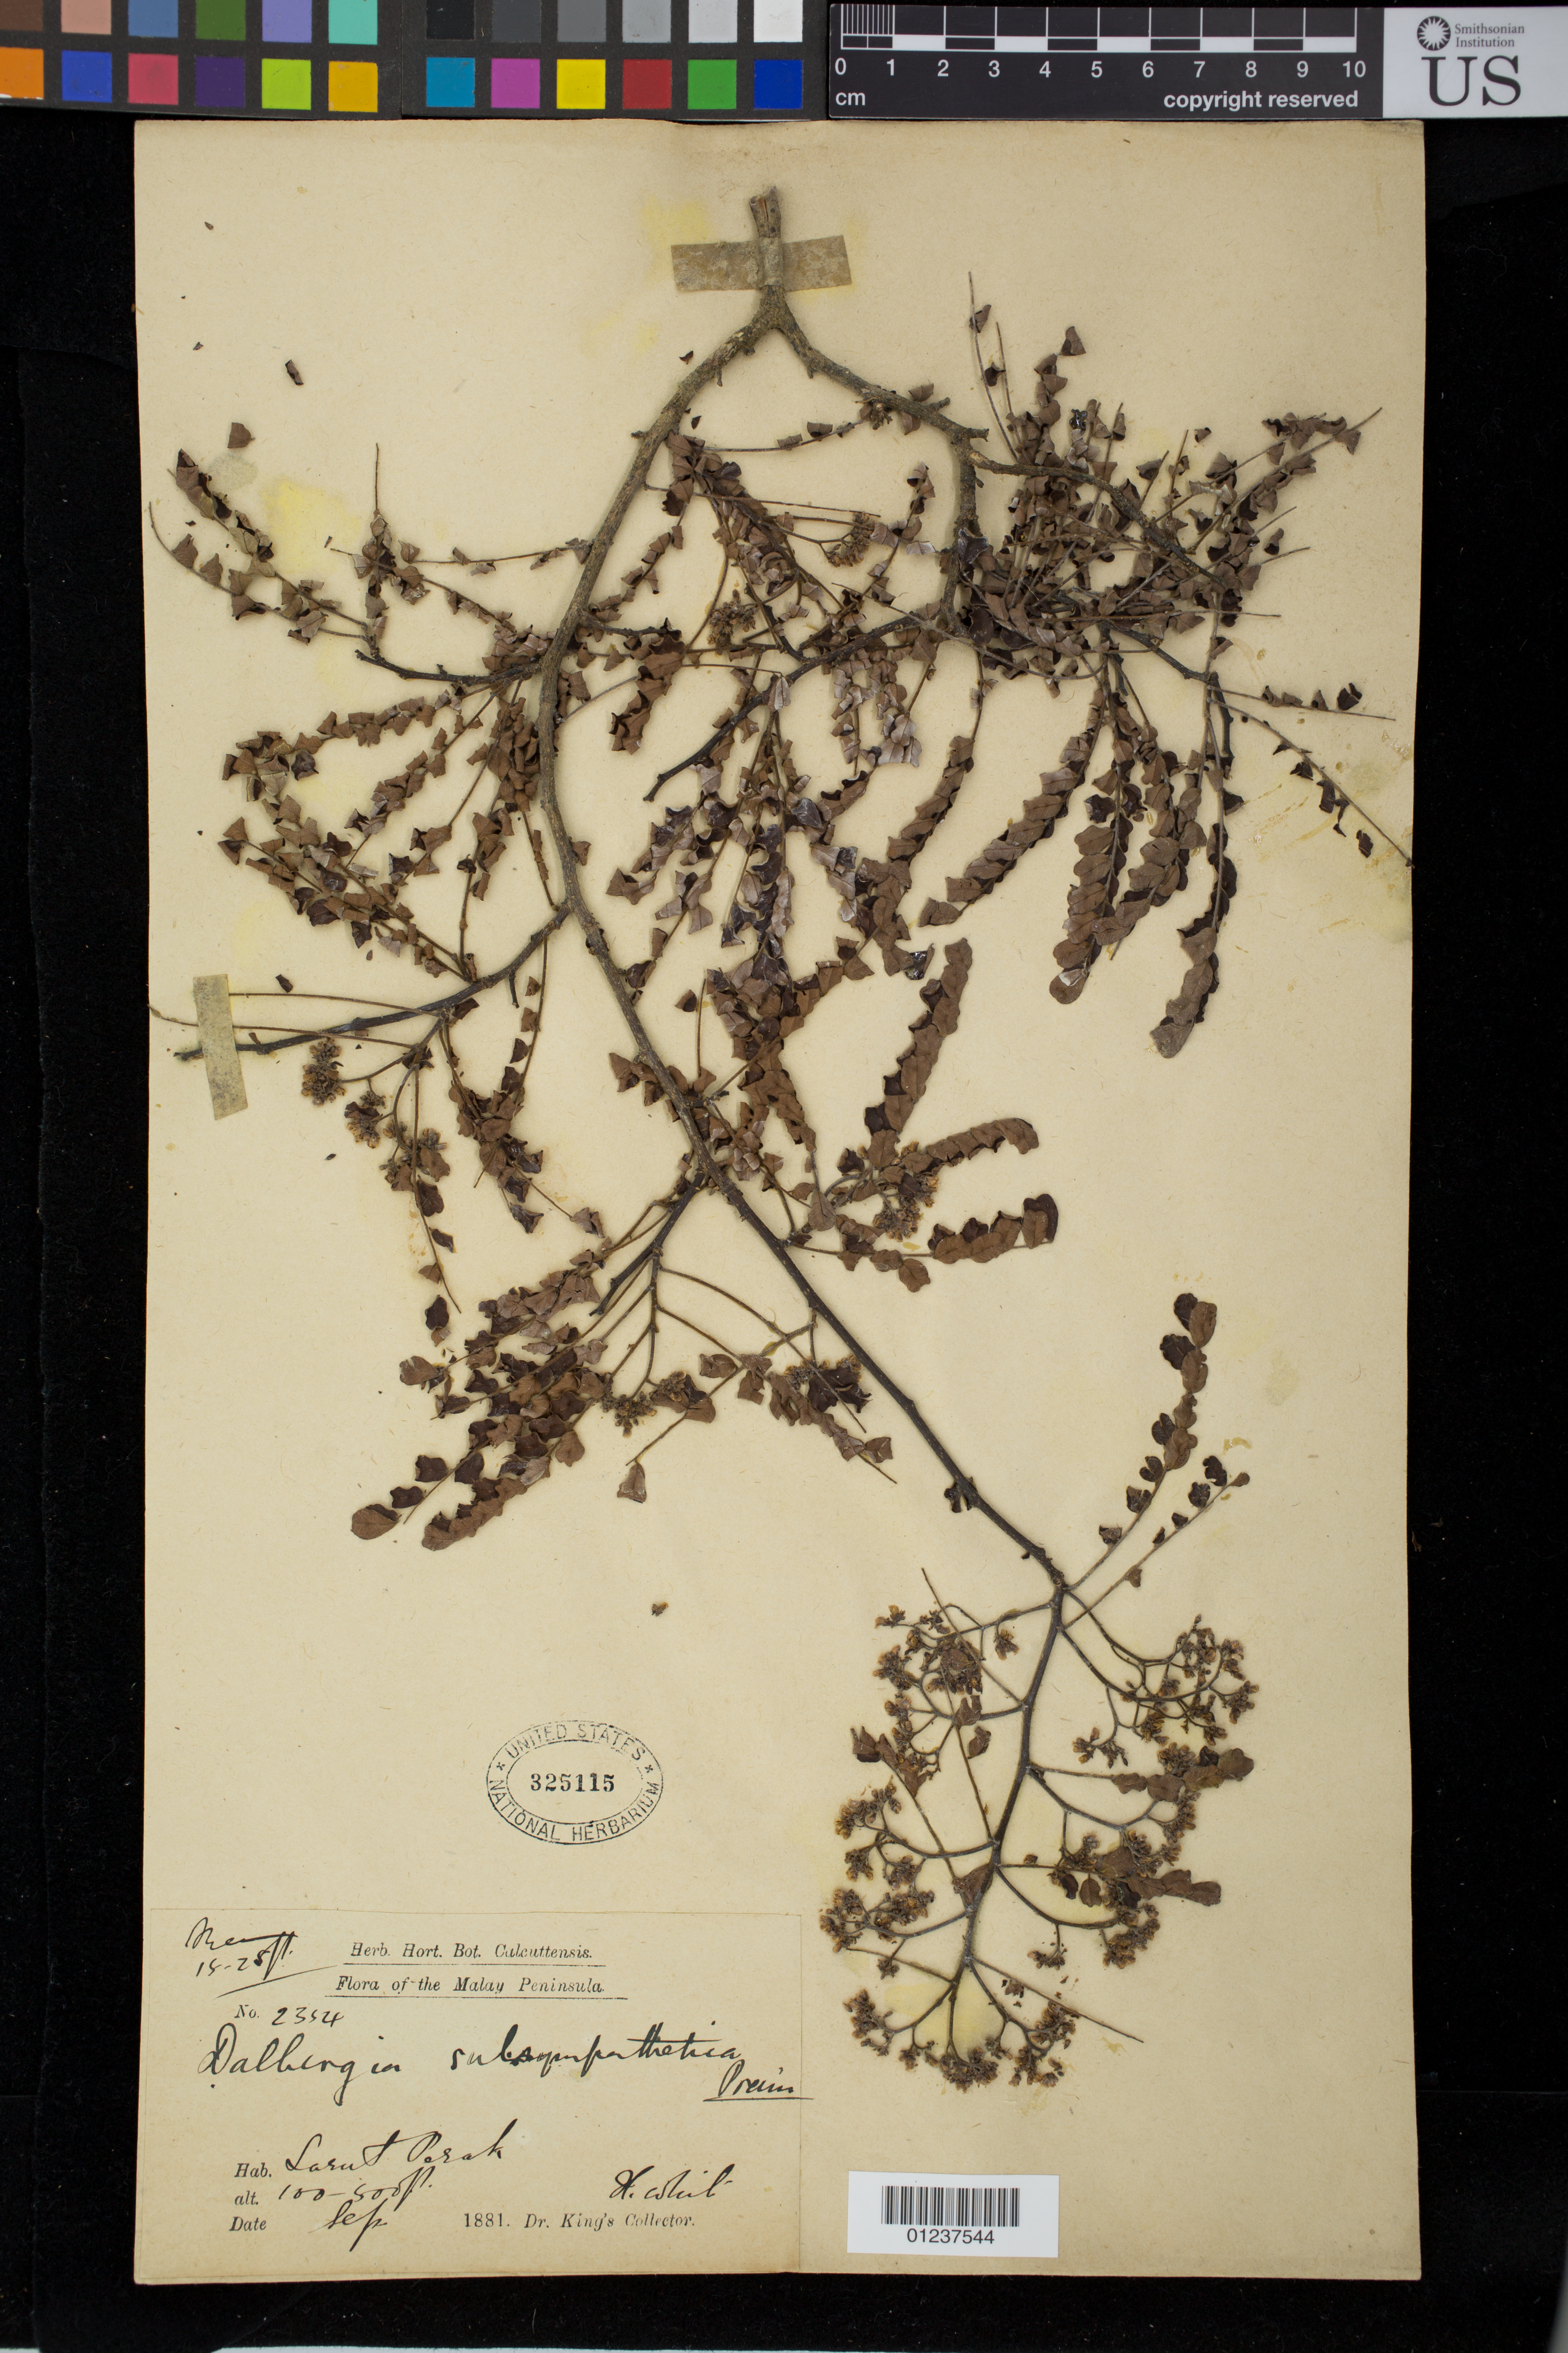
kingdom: Plantae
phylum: Tracheophyta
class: Magnoliopsida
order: Fabales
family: Fabaceae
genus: Dalbergia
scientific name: Dalbergia subsympathetica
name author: Prain ex King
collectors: A. White & Dr. King's collector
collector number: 2354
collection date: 1881-09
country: Malaysia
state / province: Perak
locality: Larut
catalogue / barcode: US 325115